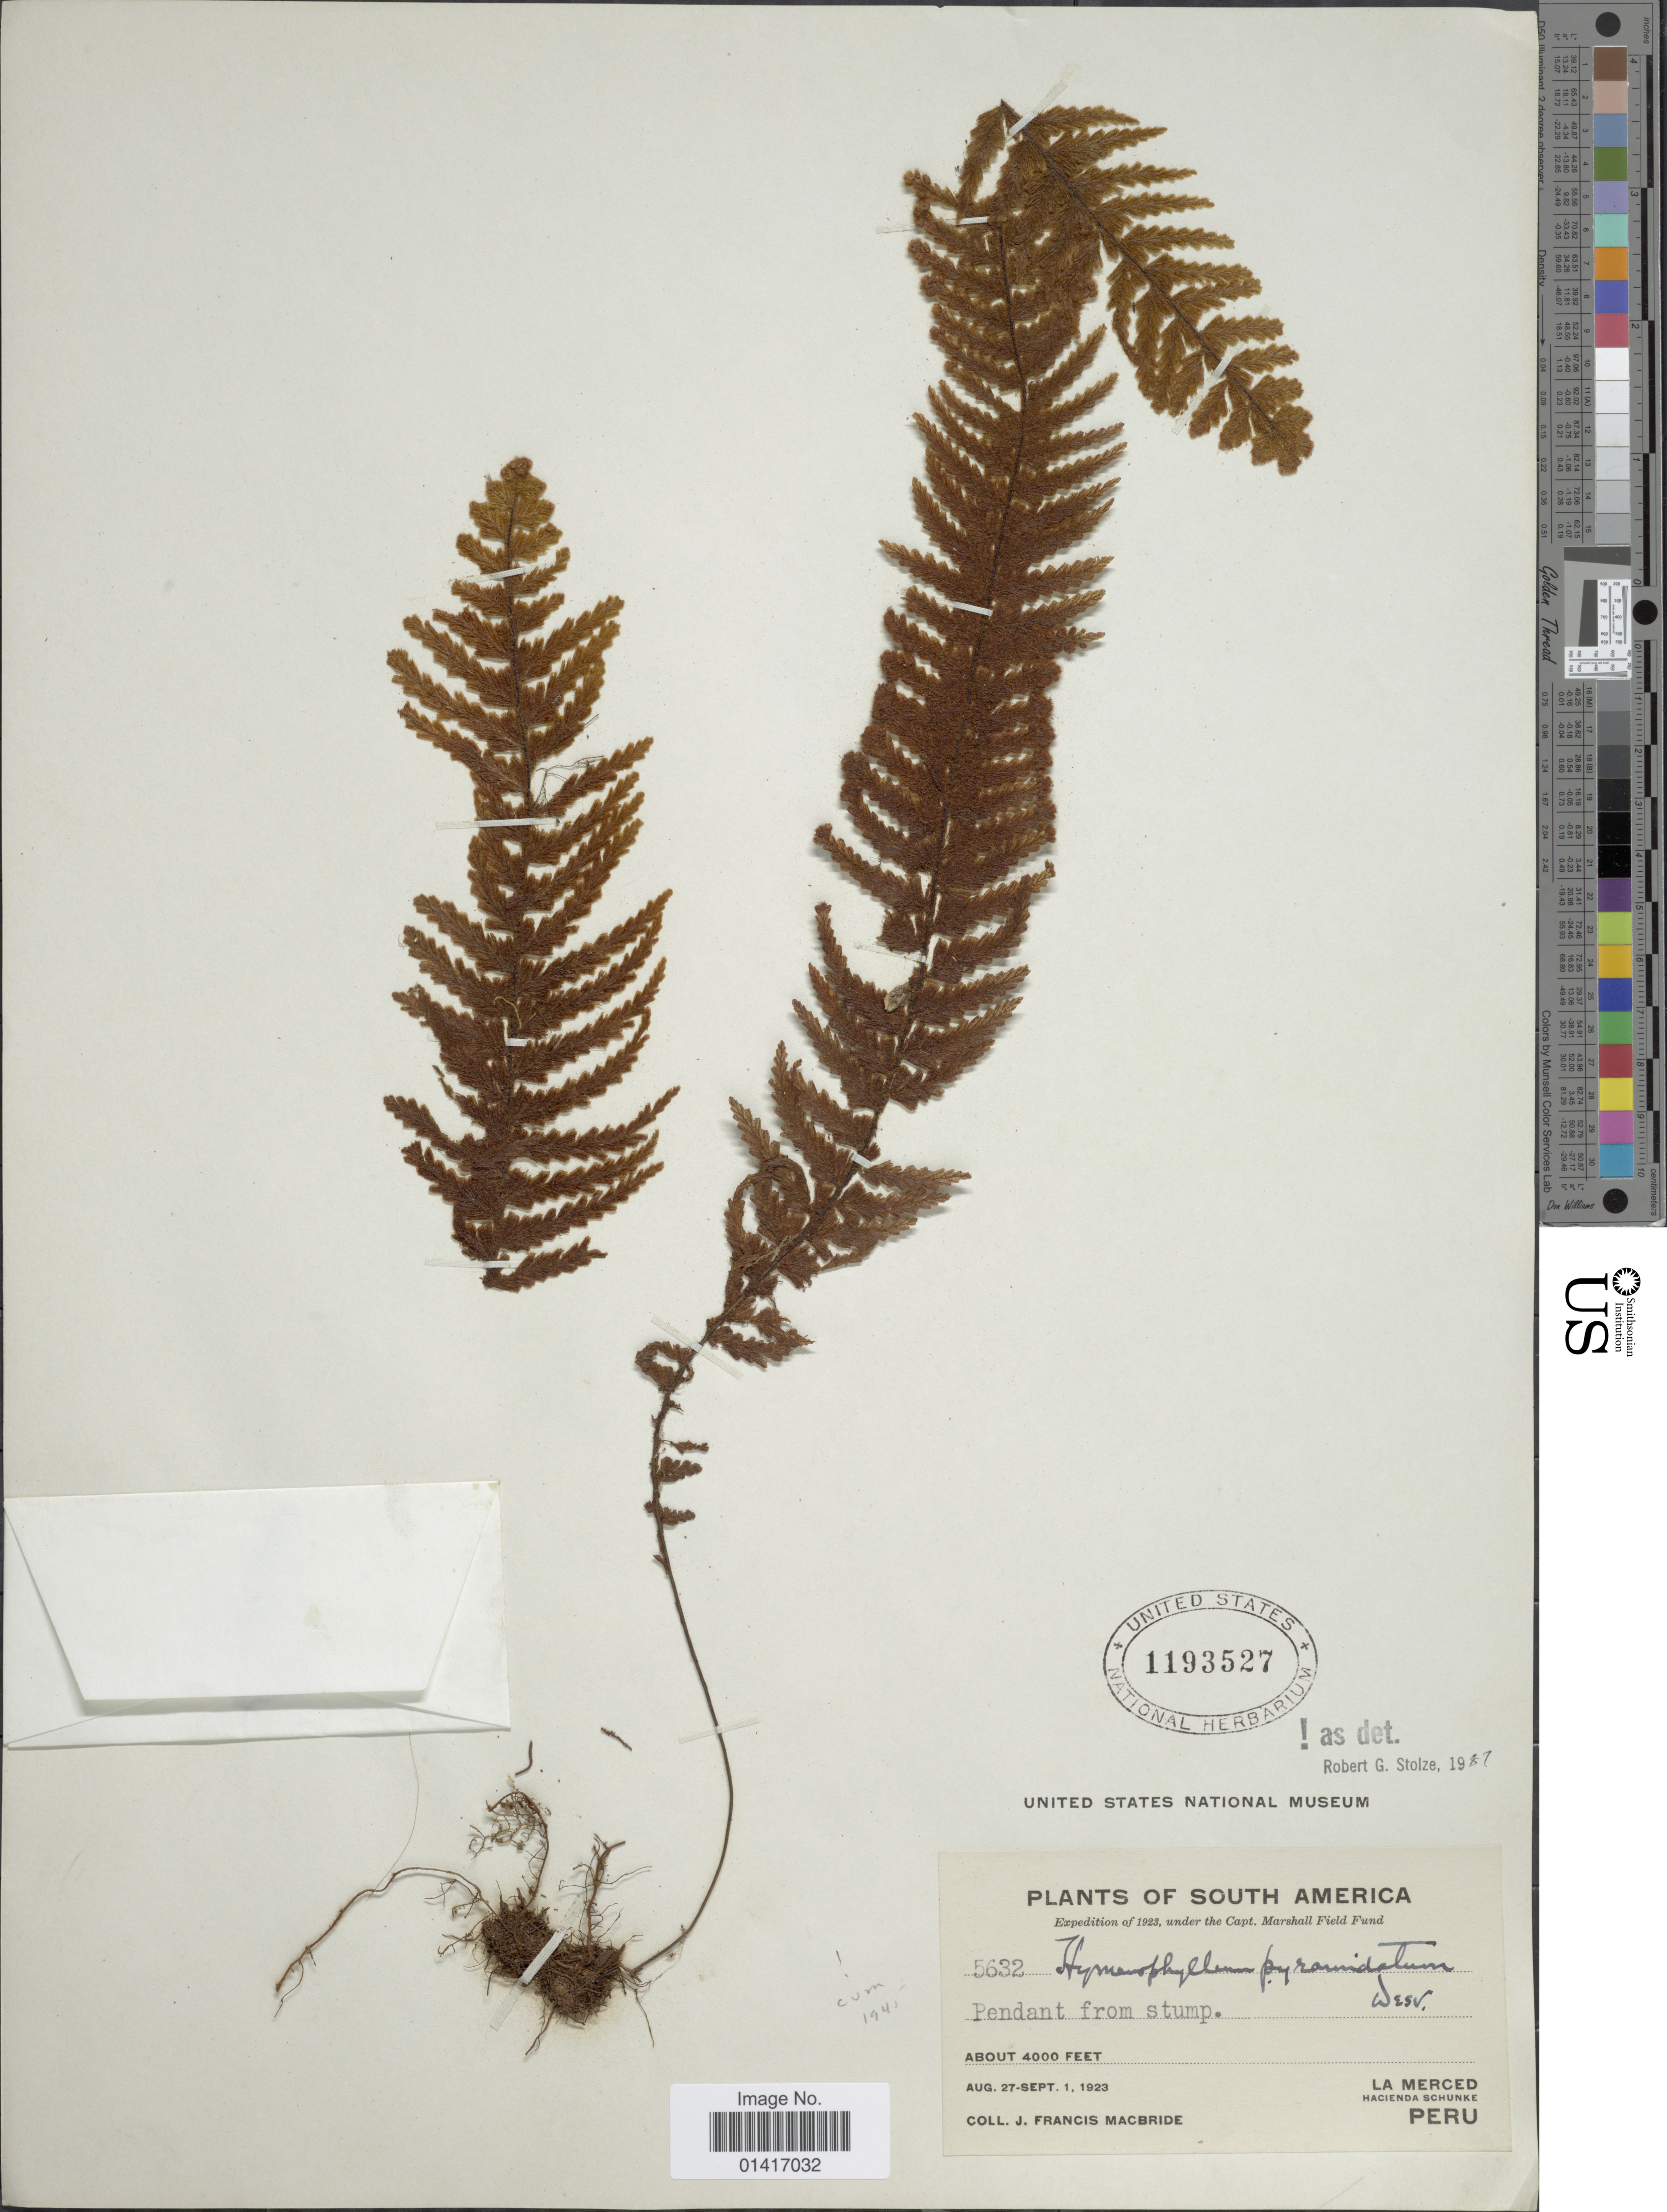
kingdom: Plantae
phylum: Tracheophyta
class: Polypodiopsida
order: Hymenophyllales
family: Hymenophyllaceae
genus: Hymenophyllum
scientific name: Hymenophyllum pyramidatum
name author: Desv.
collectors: J. F. Macbride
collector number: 5632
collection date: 1923-08-27/1923-09-01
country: Peru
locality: La Merced. Hacienda Schunke.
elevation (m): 1219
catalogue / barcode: US 1193527